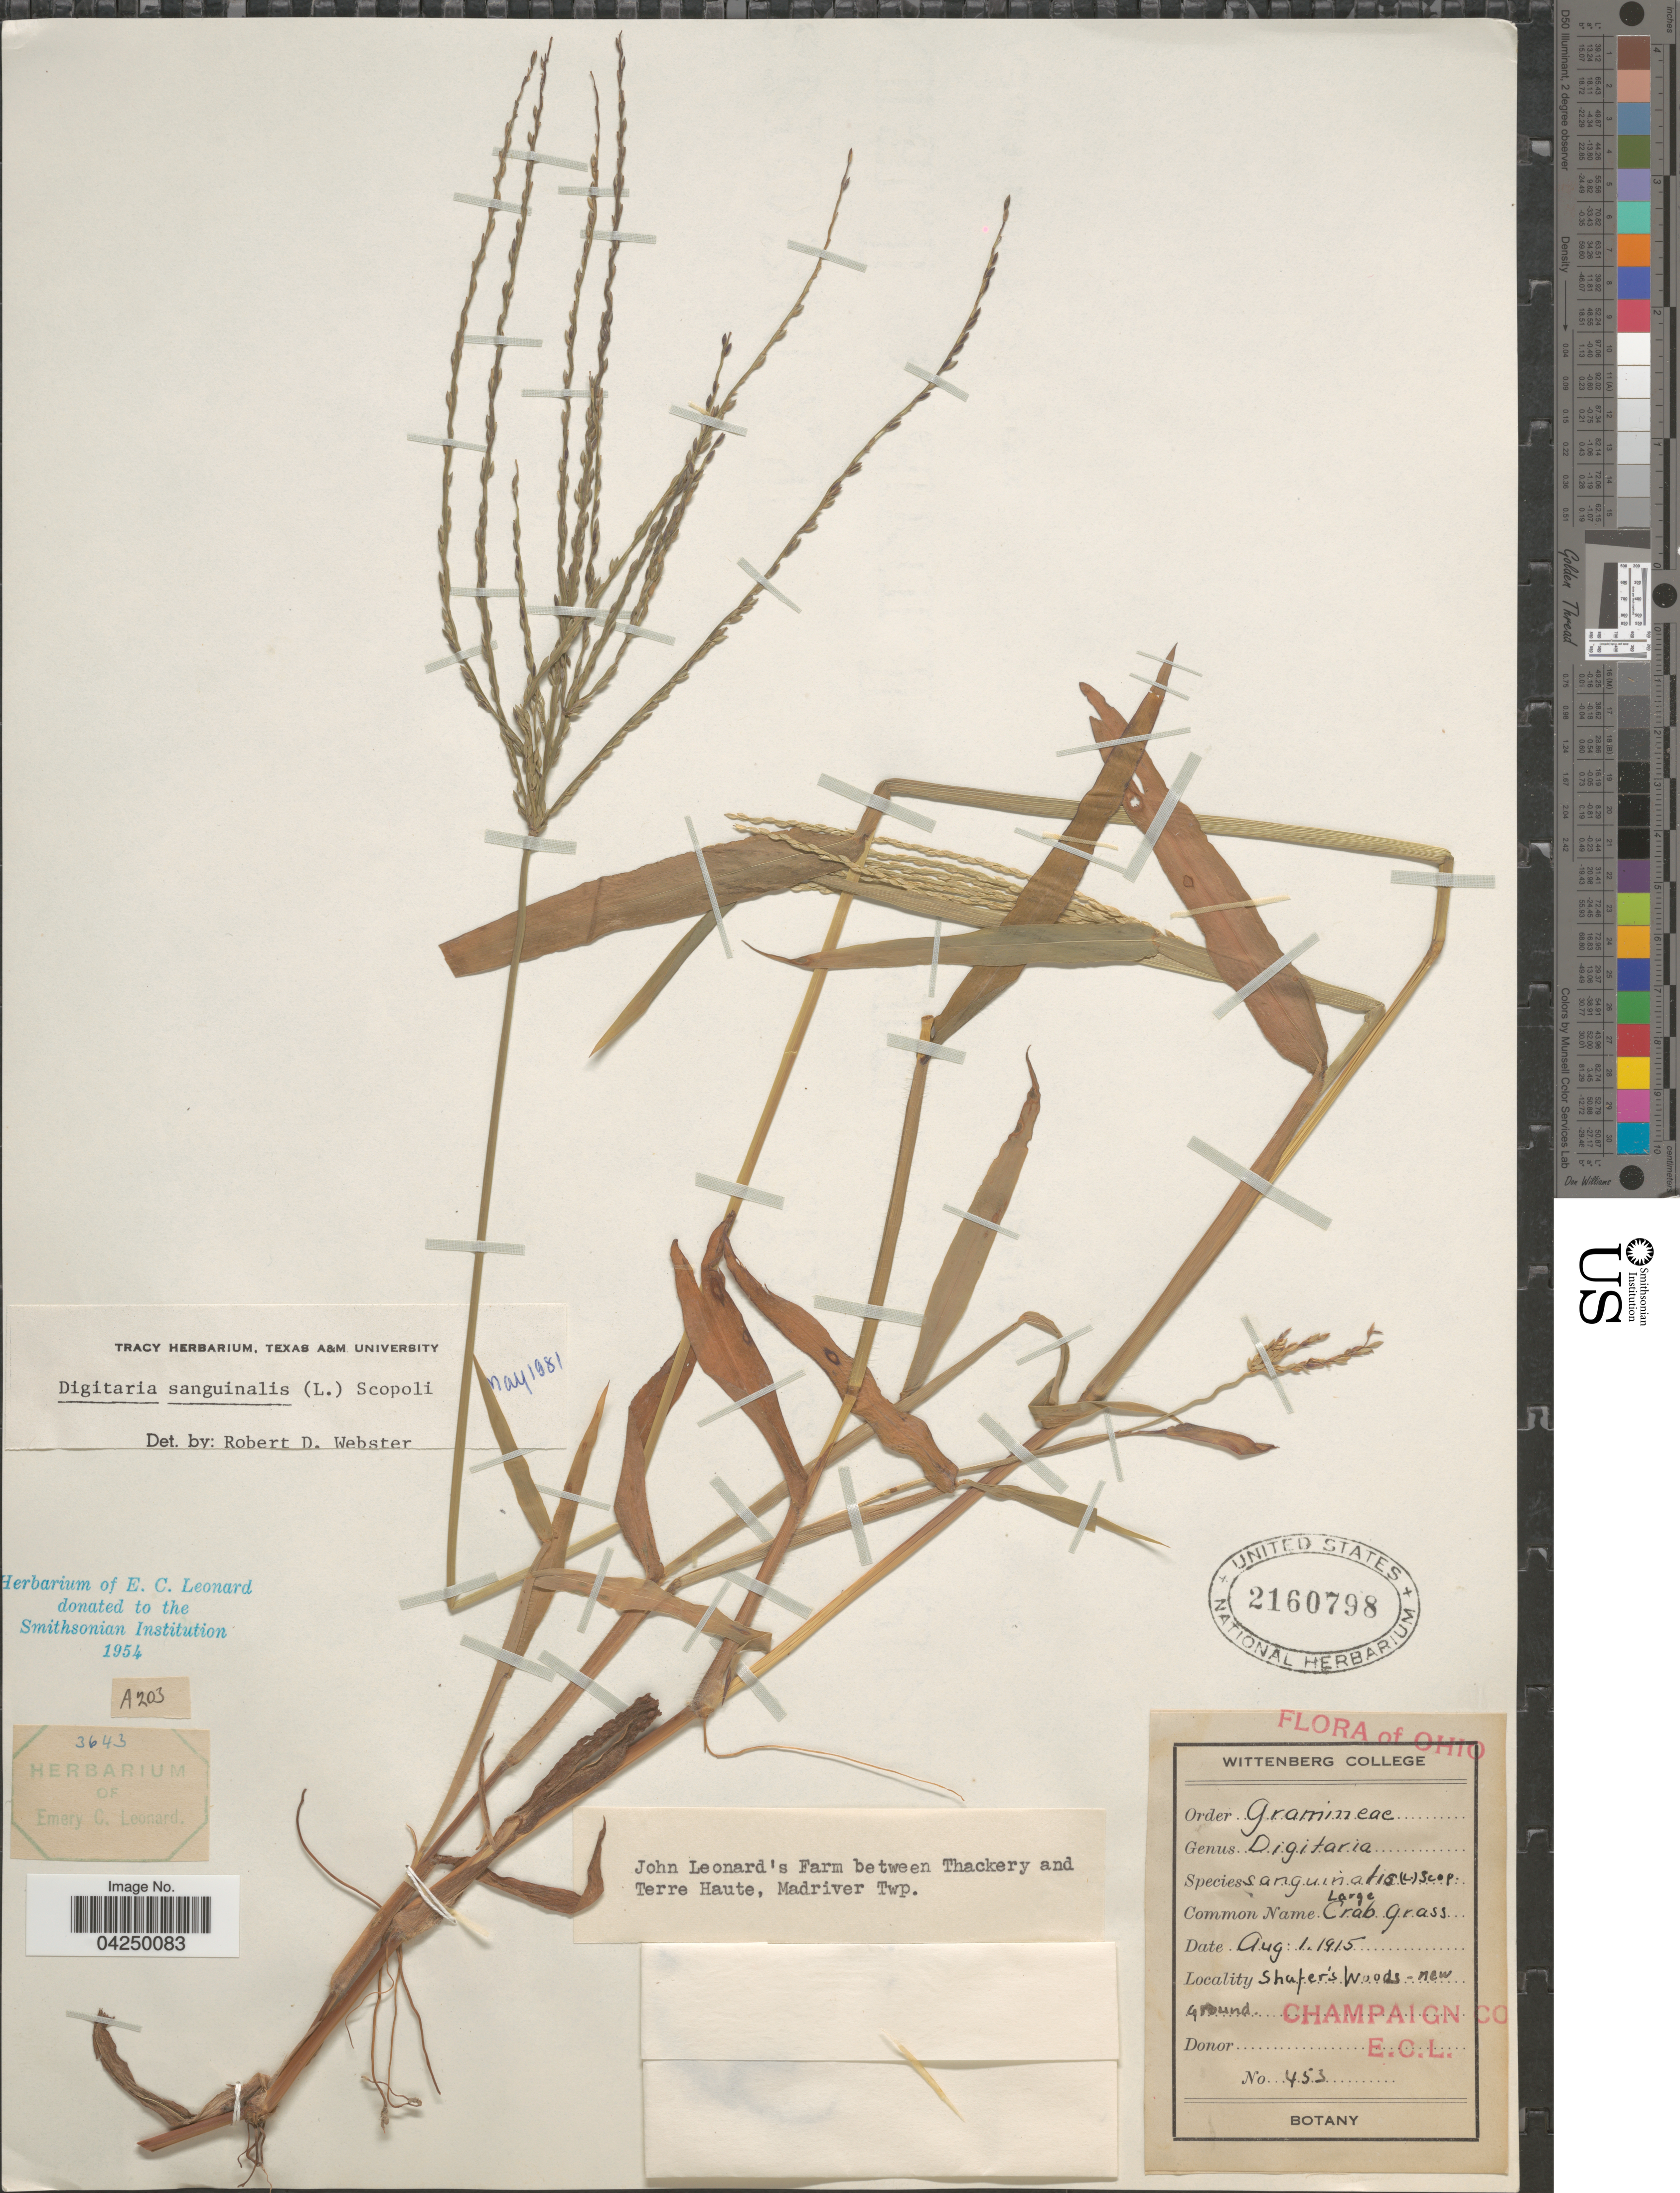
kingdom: Plantae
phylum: Tracheophyta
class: Liliopsida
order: Poales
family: Poaceae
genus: Digitaria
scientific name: Digitaria sanguinalis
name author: (L.) Scop.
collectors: E. C. Leonard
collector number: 453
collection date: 1915-08-01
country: United States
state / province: Ohio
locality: Shafer's Woods-new ground. Champaign Co.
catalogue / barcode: US 2160798